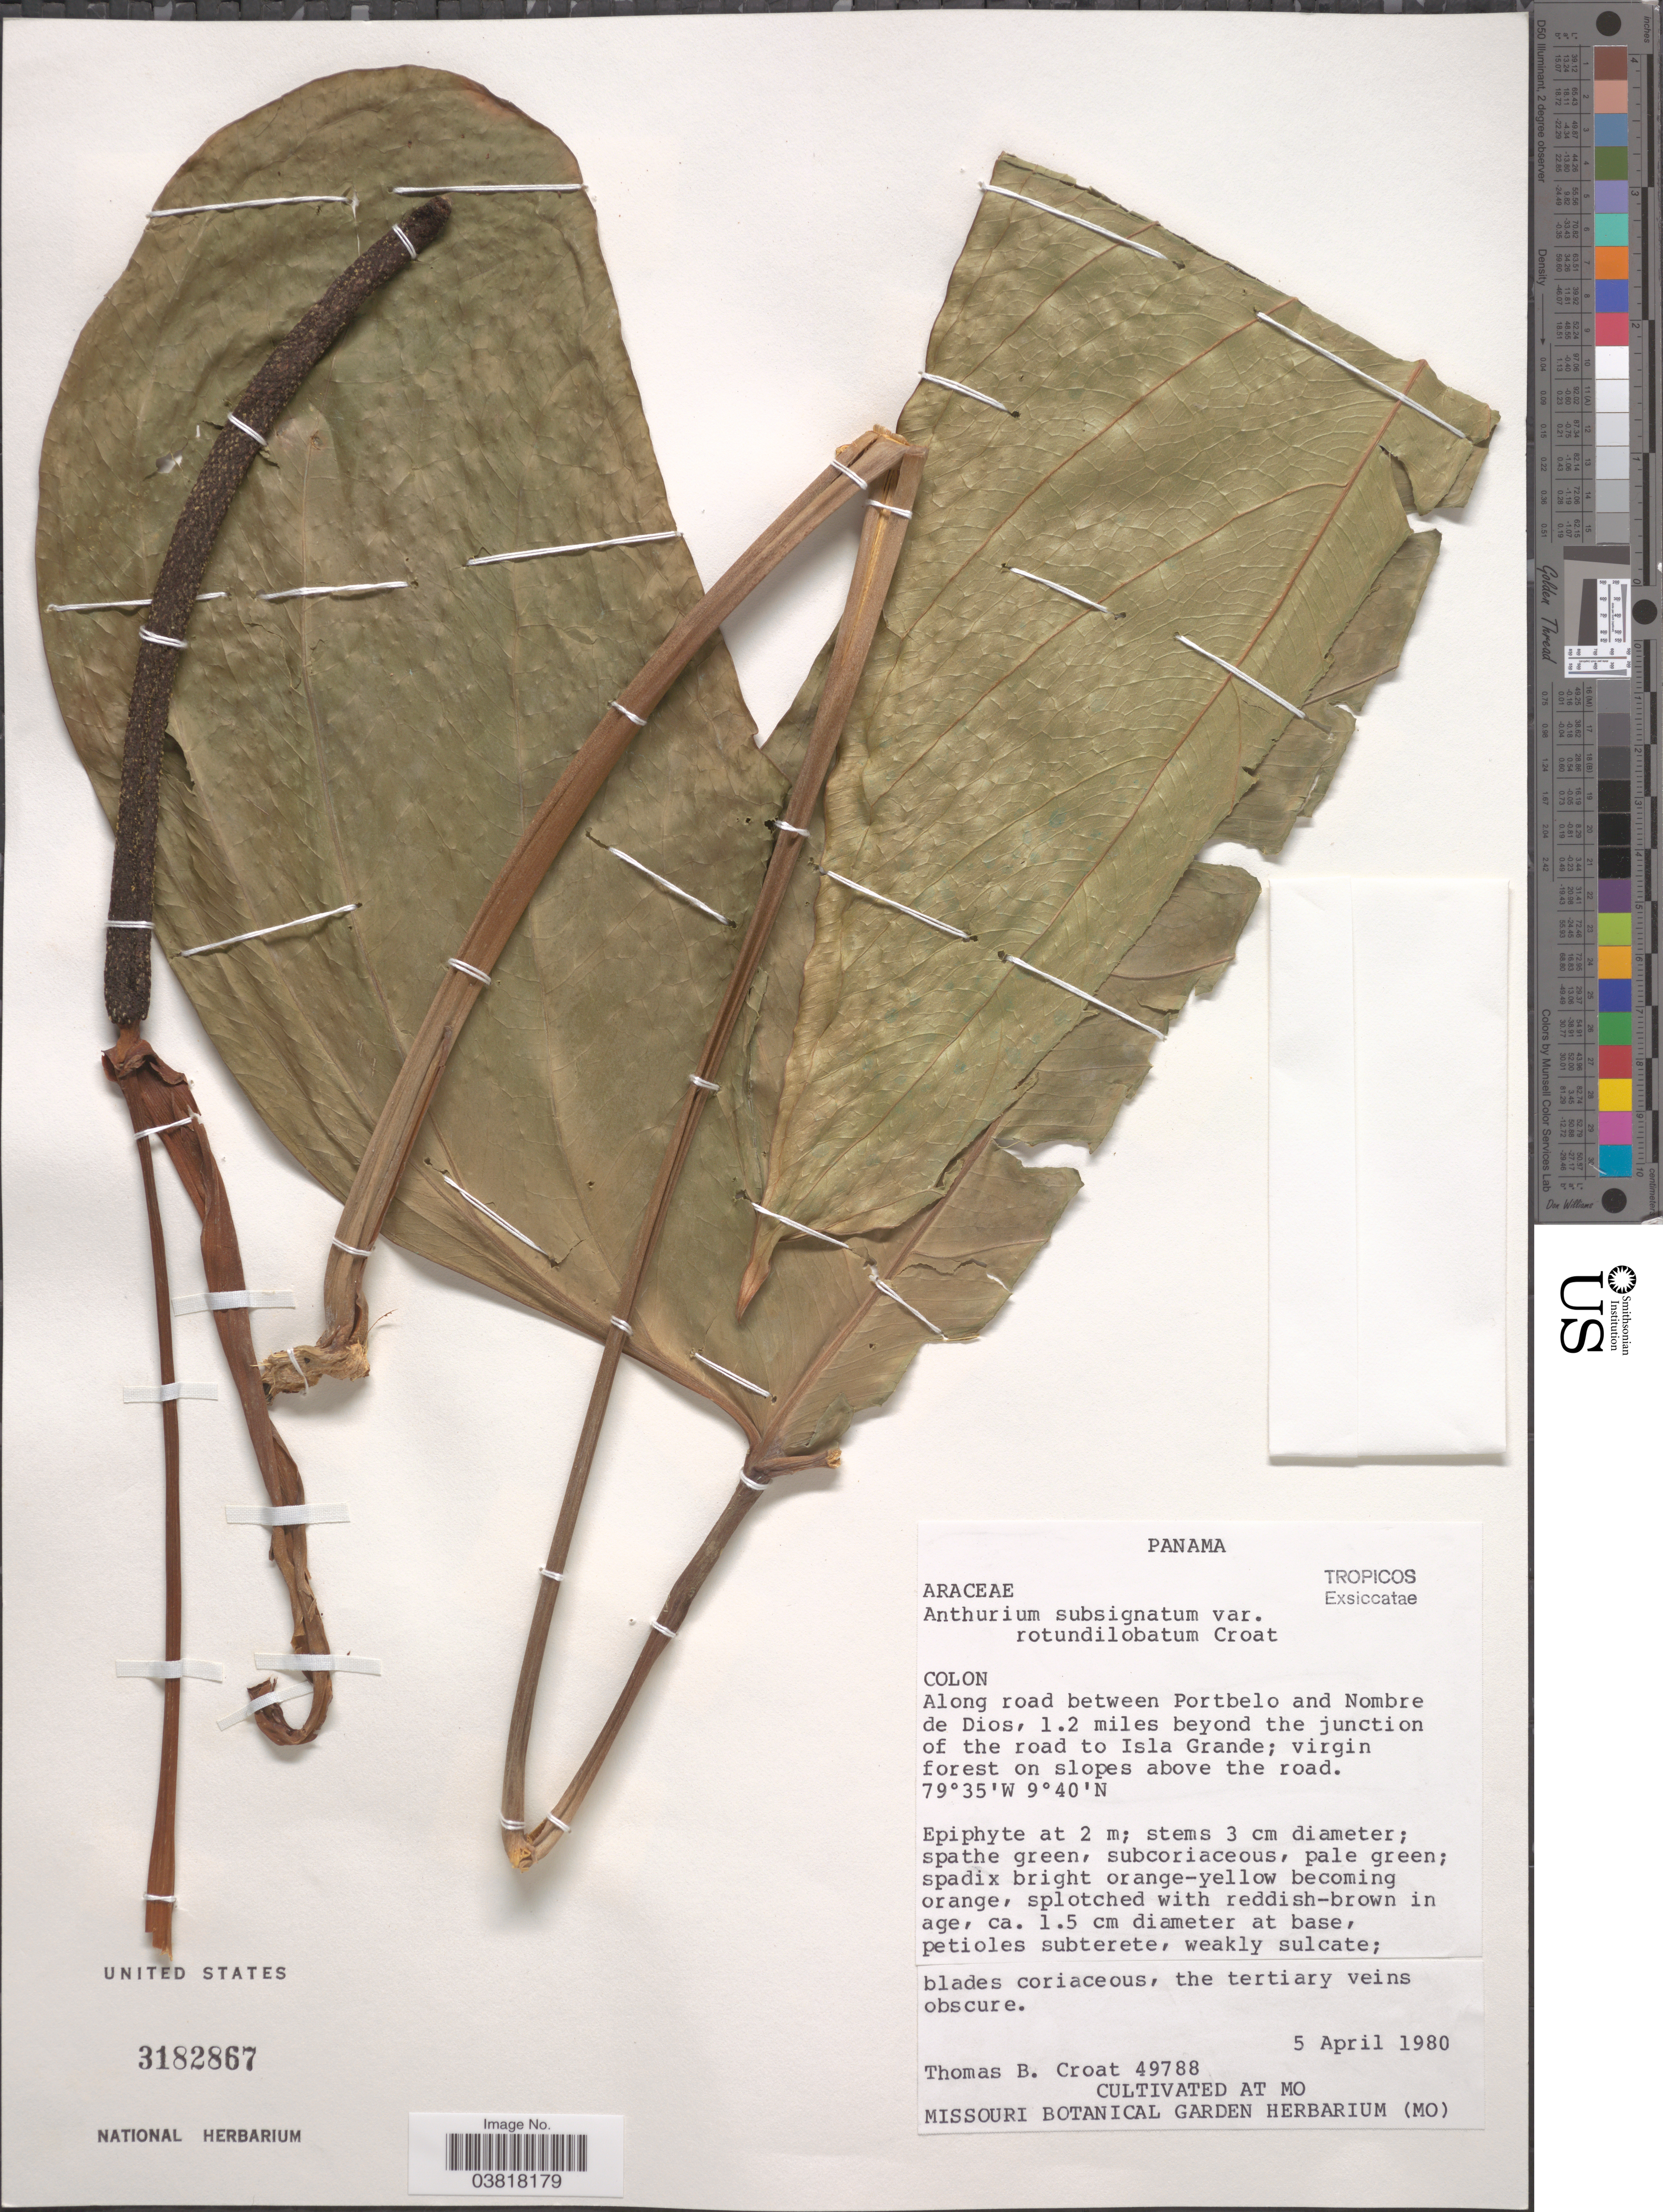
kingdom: Plantae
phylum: Tracheophyta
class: Liliopsida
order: Alismatales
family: Araceae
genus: Anthurium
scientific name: Anthurium subsignatum var. rotundilobatum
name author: Croat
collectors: T. B. Croat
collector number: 49788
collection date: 1980-04-05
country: Panama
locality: Cultivated at Missouri Botanical Garden Herbarium. [unsure placement] Colon. Along road between Portbelo and Nombre de Dios, 1.2 miles beyond the junction of the road to Isla Grande.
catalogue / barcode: US 3182867